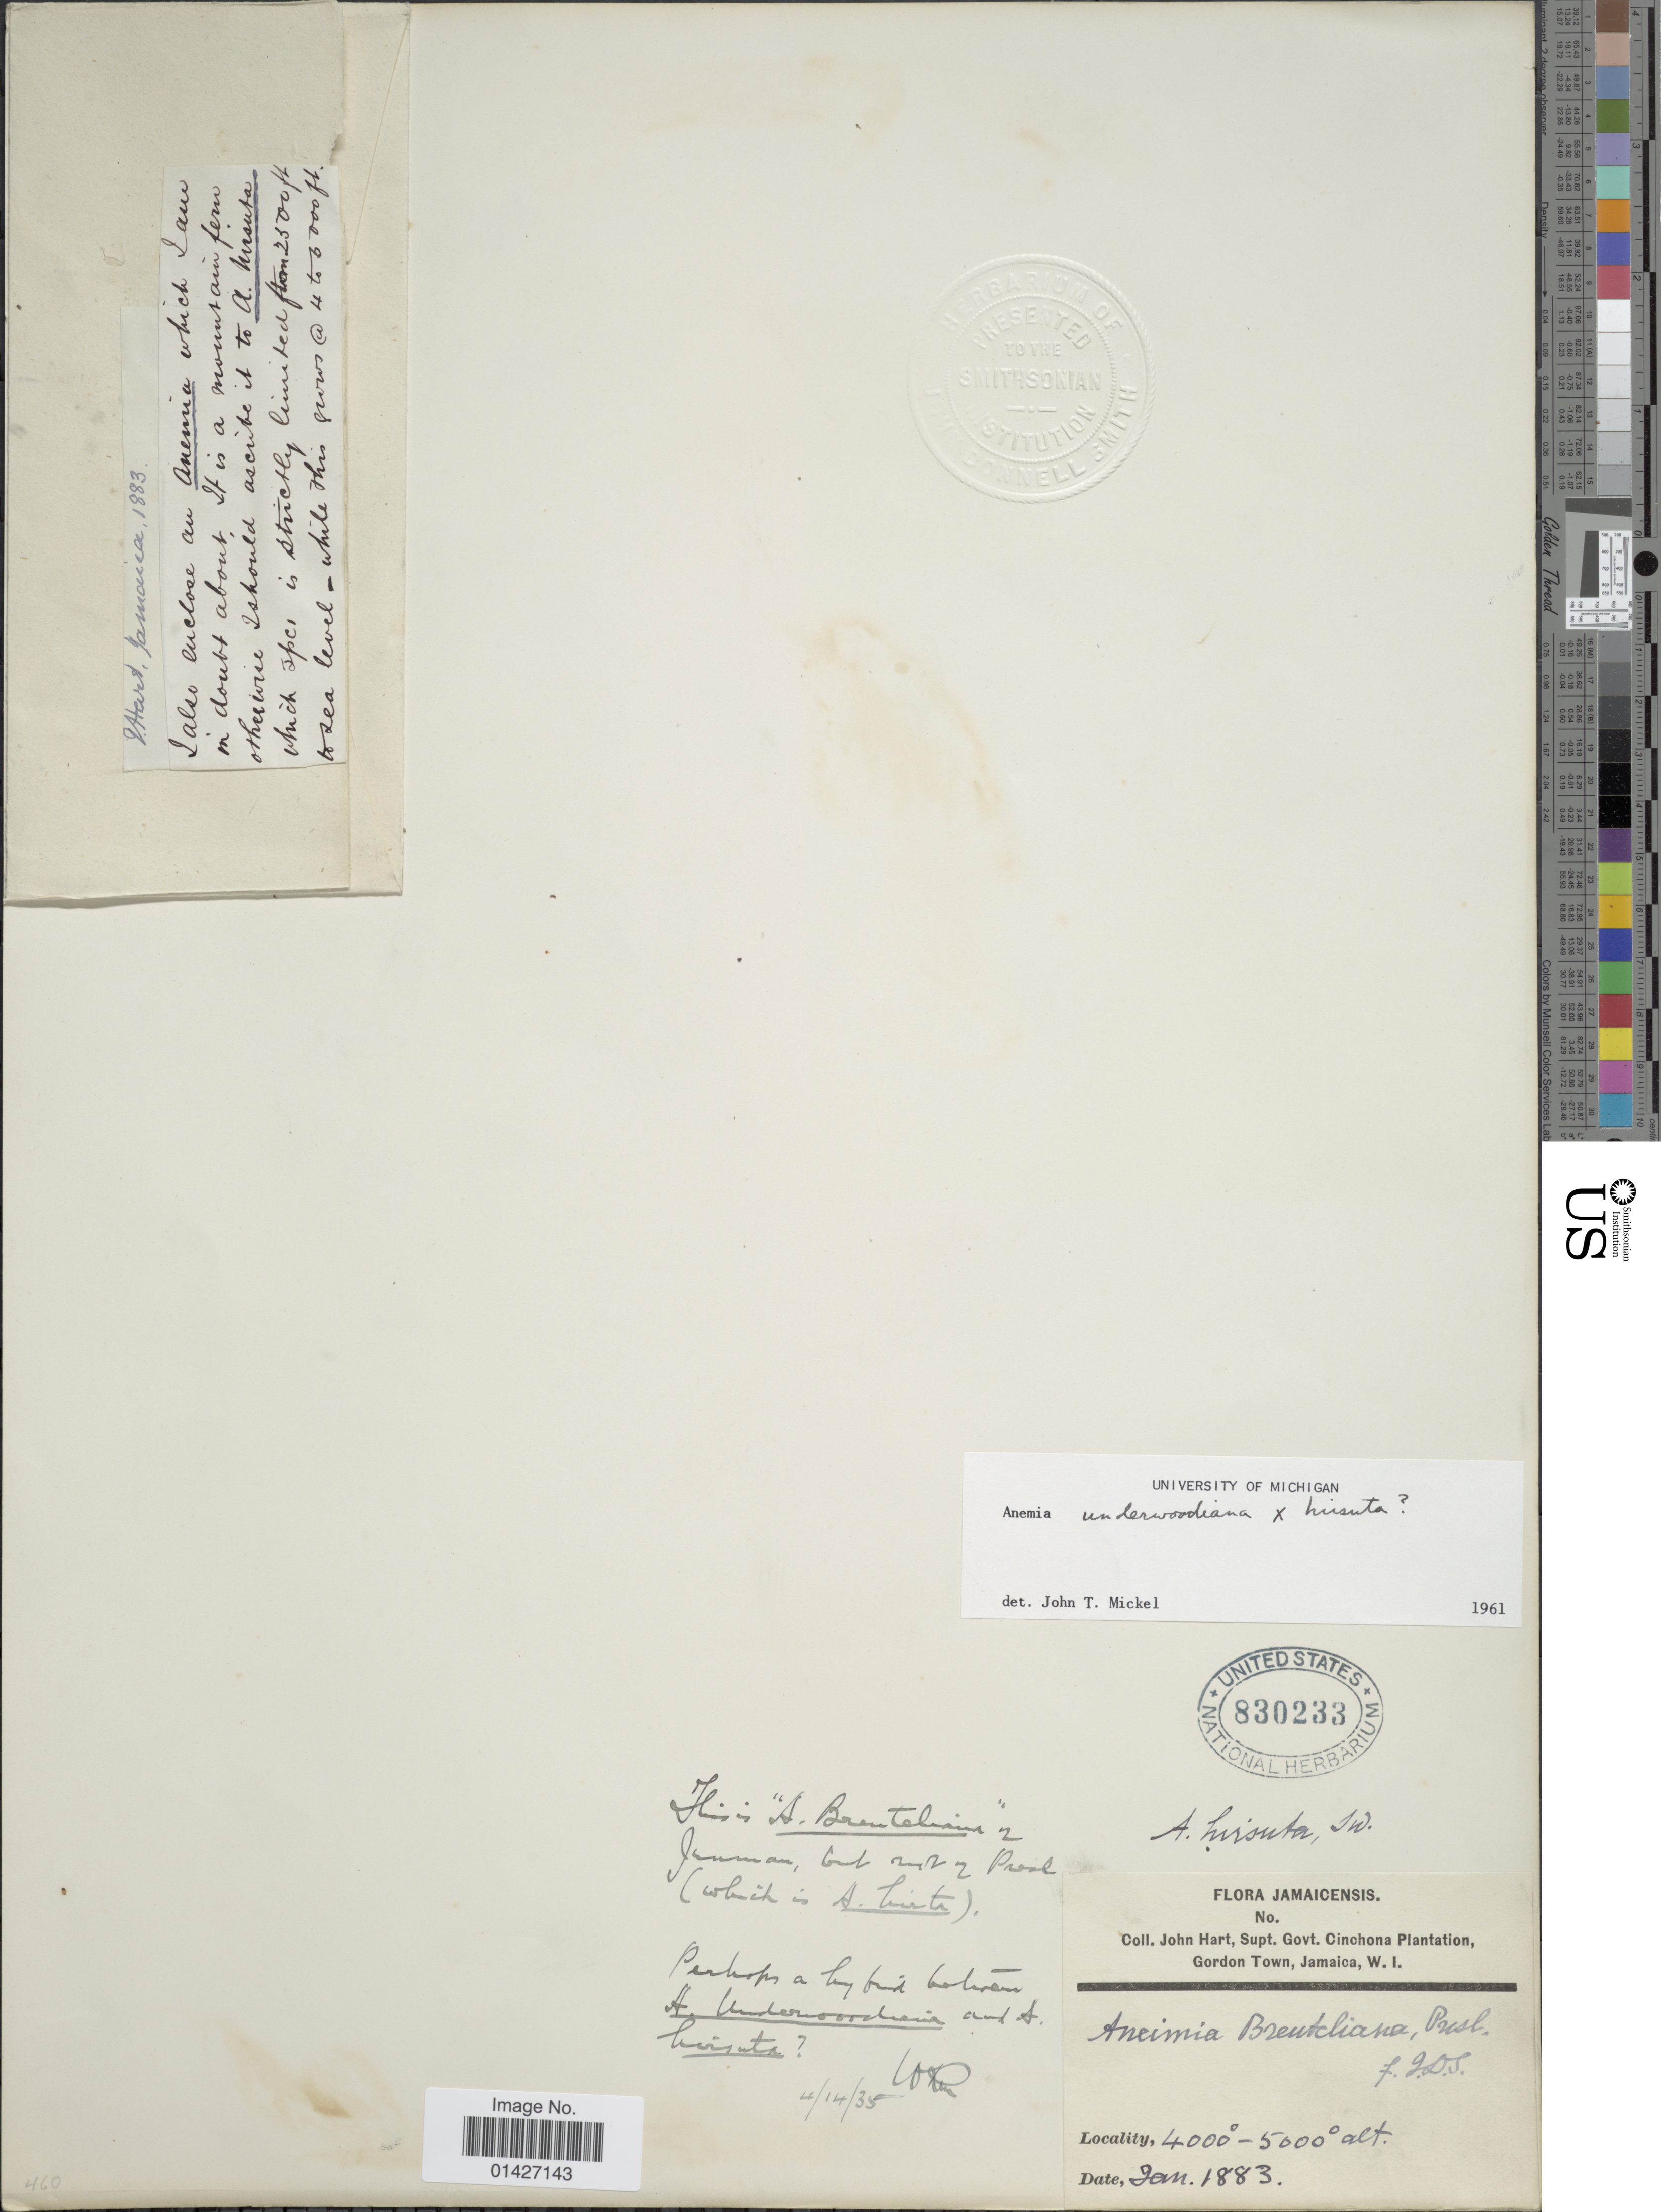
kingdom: Plantae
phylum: Tracheophyta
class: Polypodiopsida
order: Schizaeales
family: Anemiaceae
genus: Anemia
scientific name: Anemia hirsuta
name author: (L.) Sw.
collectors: J. H. Hart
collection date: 1883-01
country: Jamaica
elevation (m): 1219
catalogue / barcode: US 830233